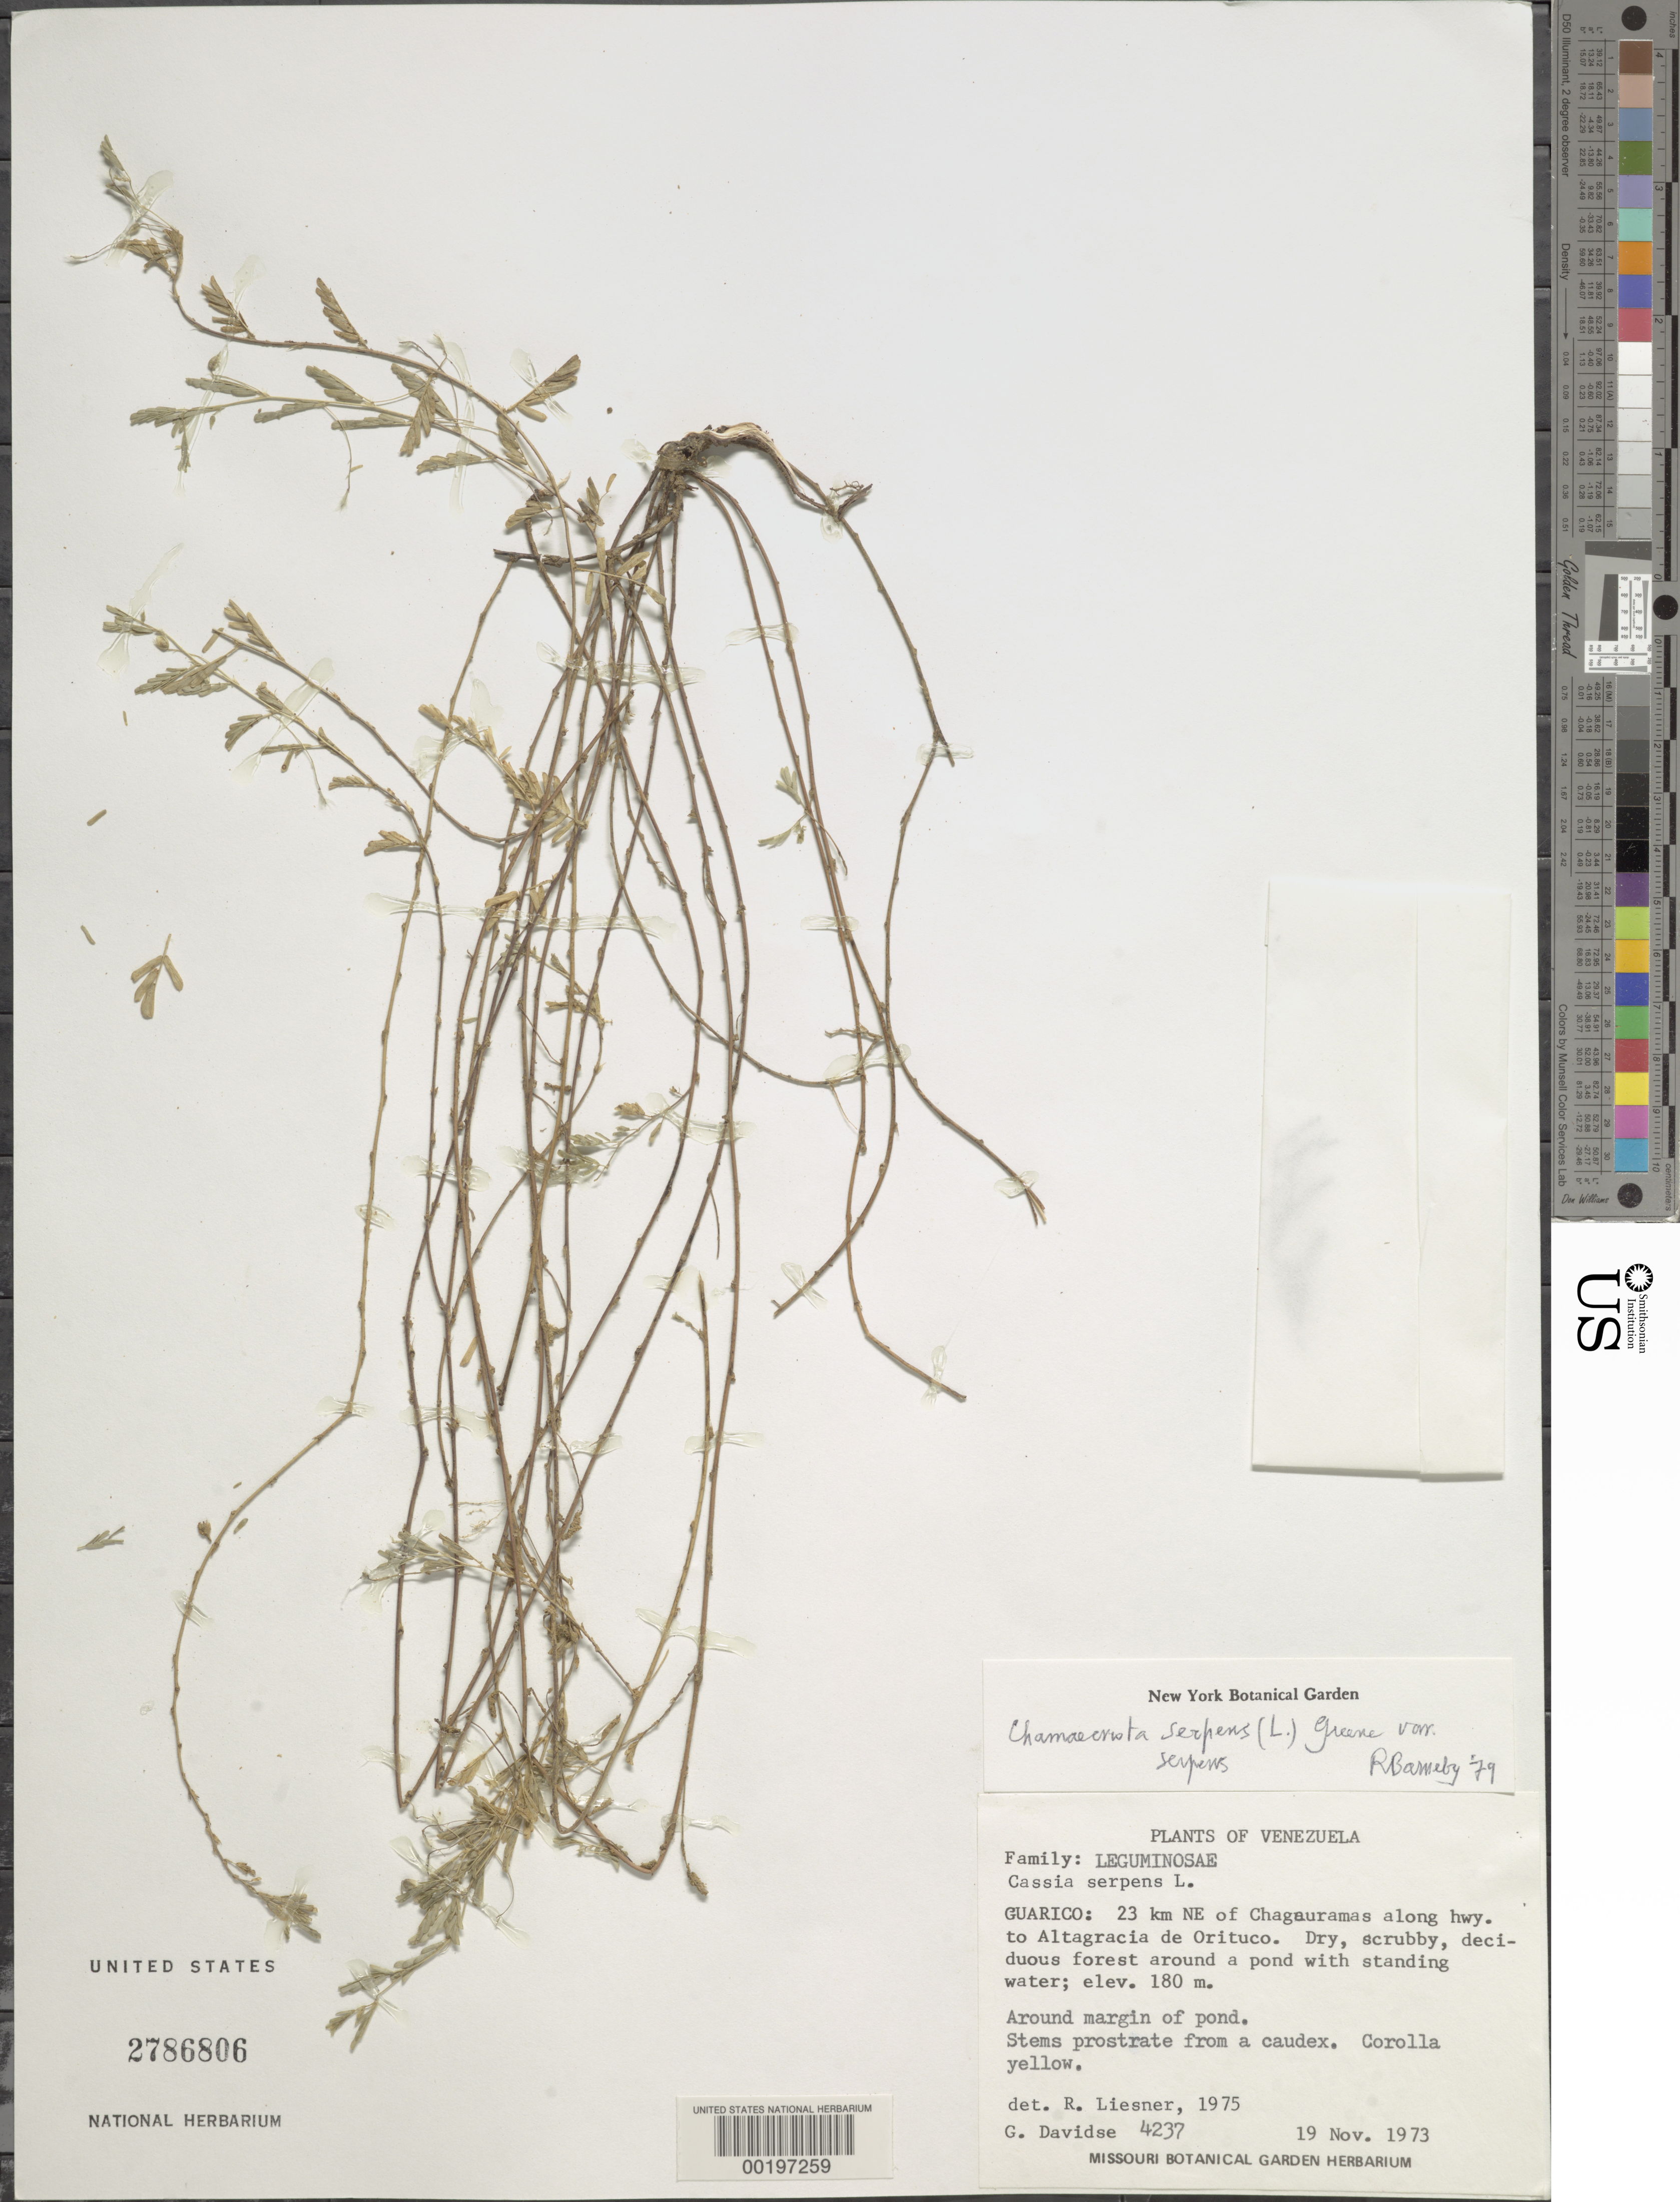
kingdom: Plantae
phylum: Tracheophyta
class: Magnoliopsida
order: Fabales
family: Fabaceae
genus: Chamaecrista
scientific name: Chamaecrista serpens var. serpens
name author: (L.) Greene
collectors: G. Davidse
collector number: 4237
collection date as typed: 19 Nov 1973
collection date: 1973-11-19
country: Venezuela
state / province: Guárico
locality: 23 km ne of chagauramas along hwy to altagracia de orituco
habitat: Dry, scrubby, deciduous forest around margin of pond with standing water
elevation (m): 180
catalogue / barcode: US 2786806